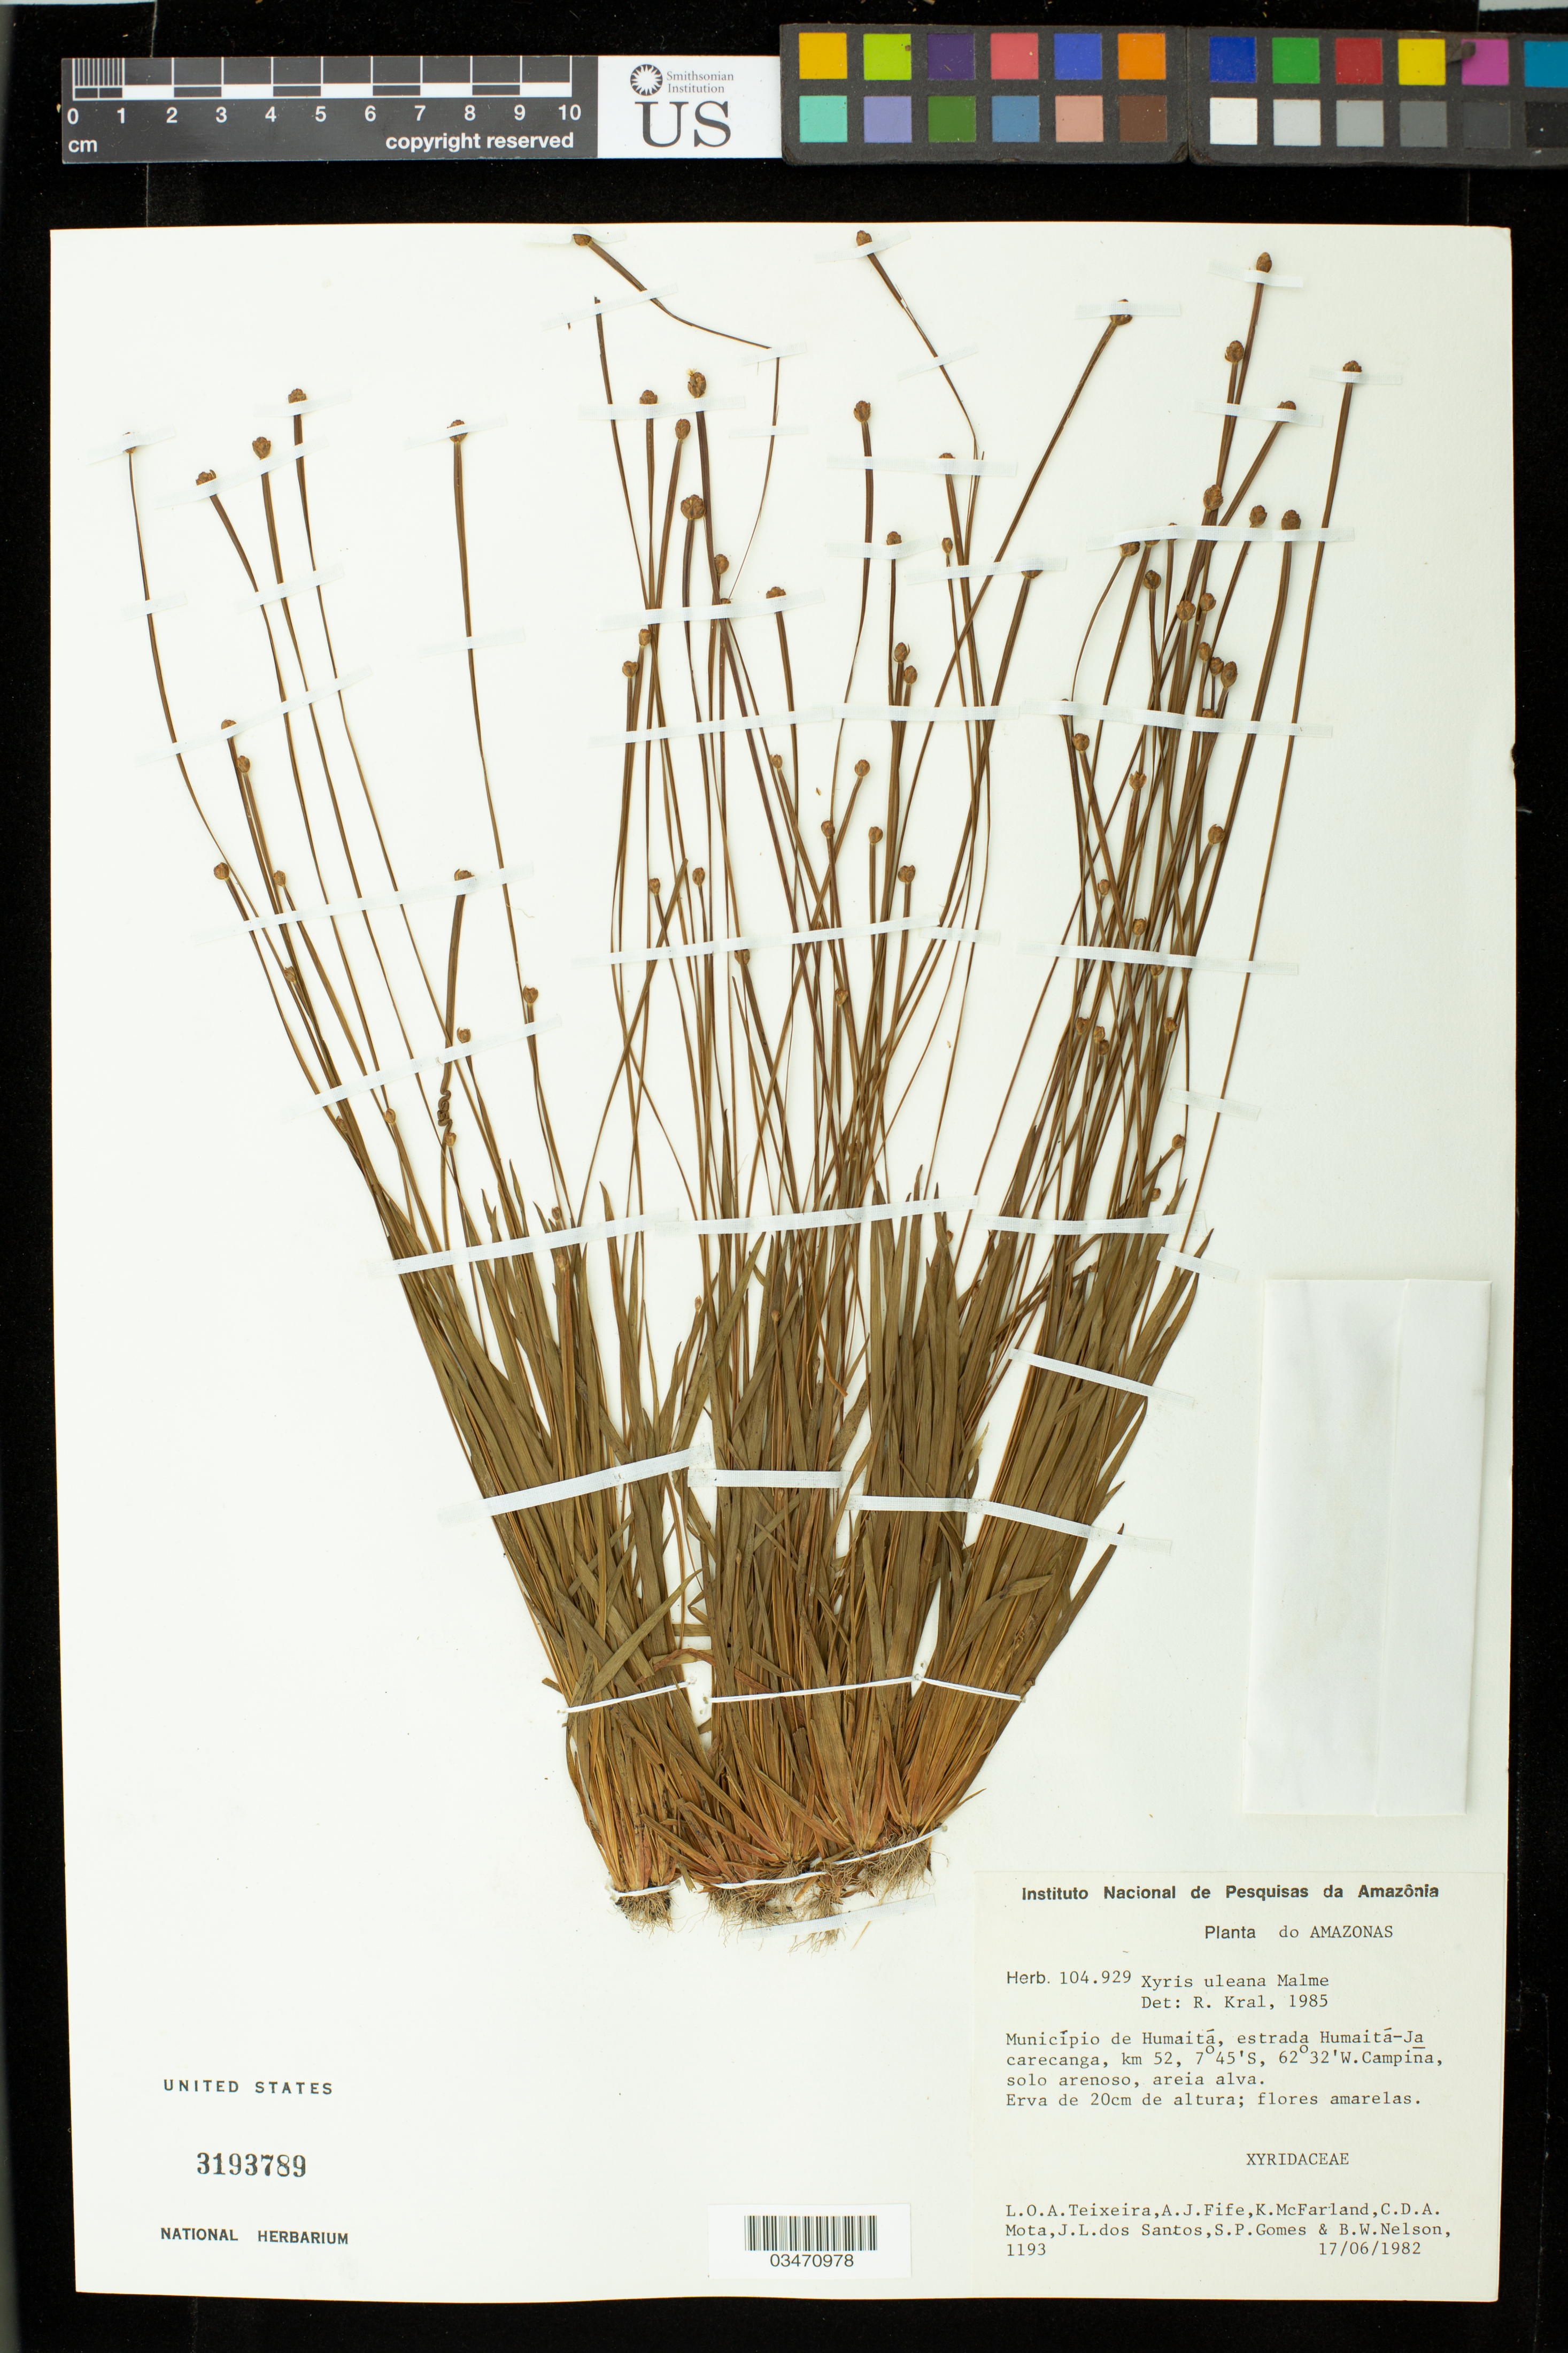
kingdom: Plantae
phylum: Tracheophyta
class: Liliopsida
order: Poales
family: Xyridaceae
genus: Xyris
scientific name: Xyris uleana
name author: Malme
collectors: L. O. A. Teixeira, A. Fife, K. McFarland, C. D. A. Mota & et al.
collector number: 1193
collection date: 1982-06-17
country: Brazil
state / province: Amazonas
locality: Municipio de Humaita, estrada Humaita-Jacarecanga, km 52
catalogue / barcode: US 3193789